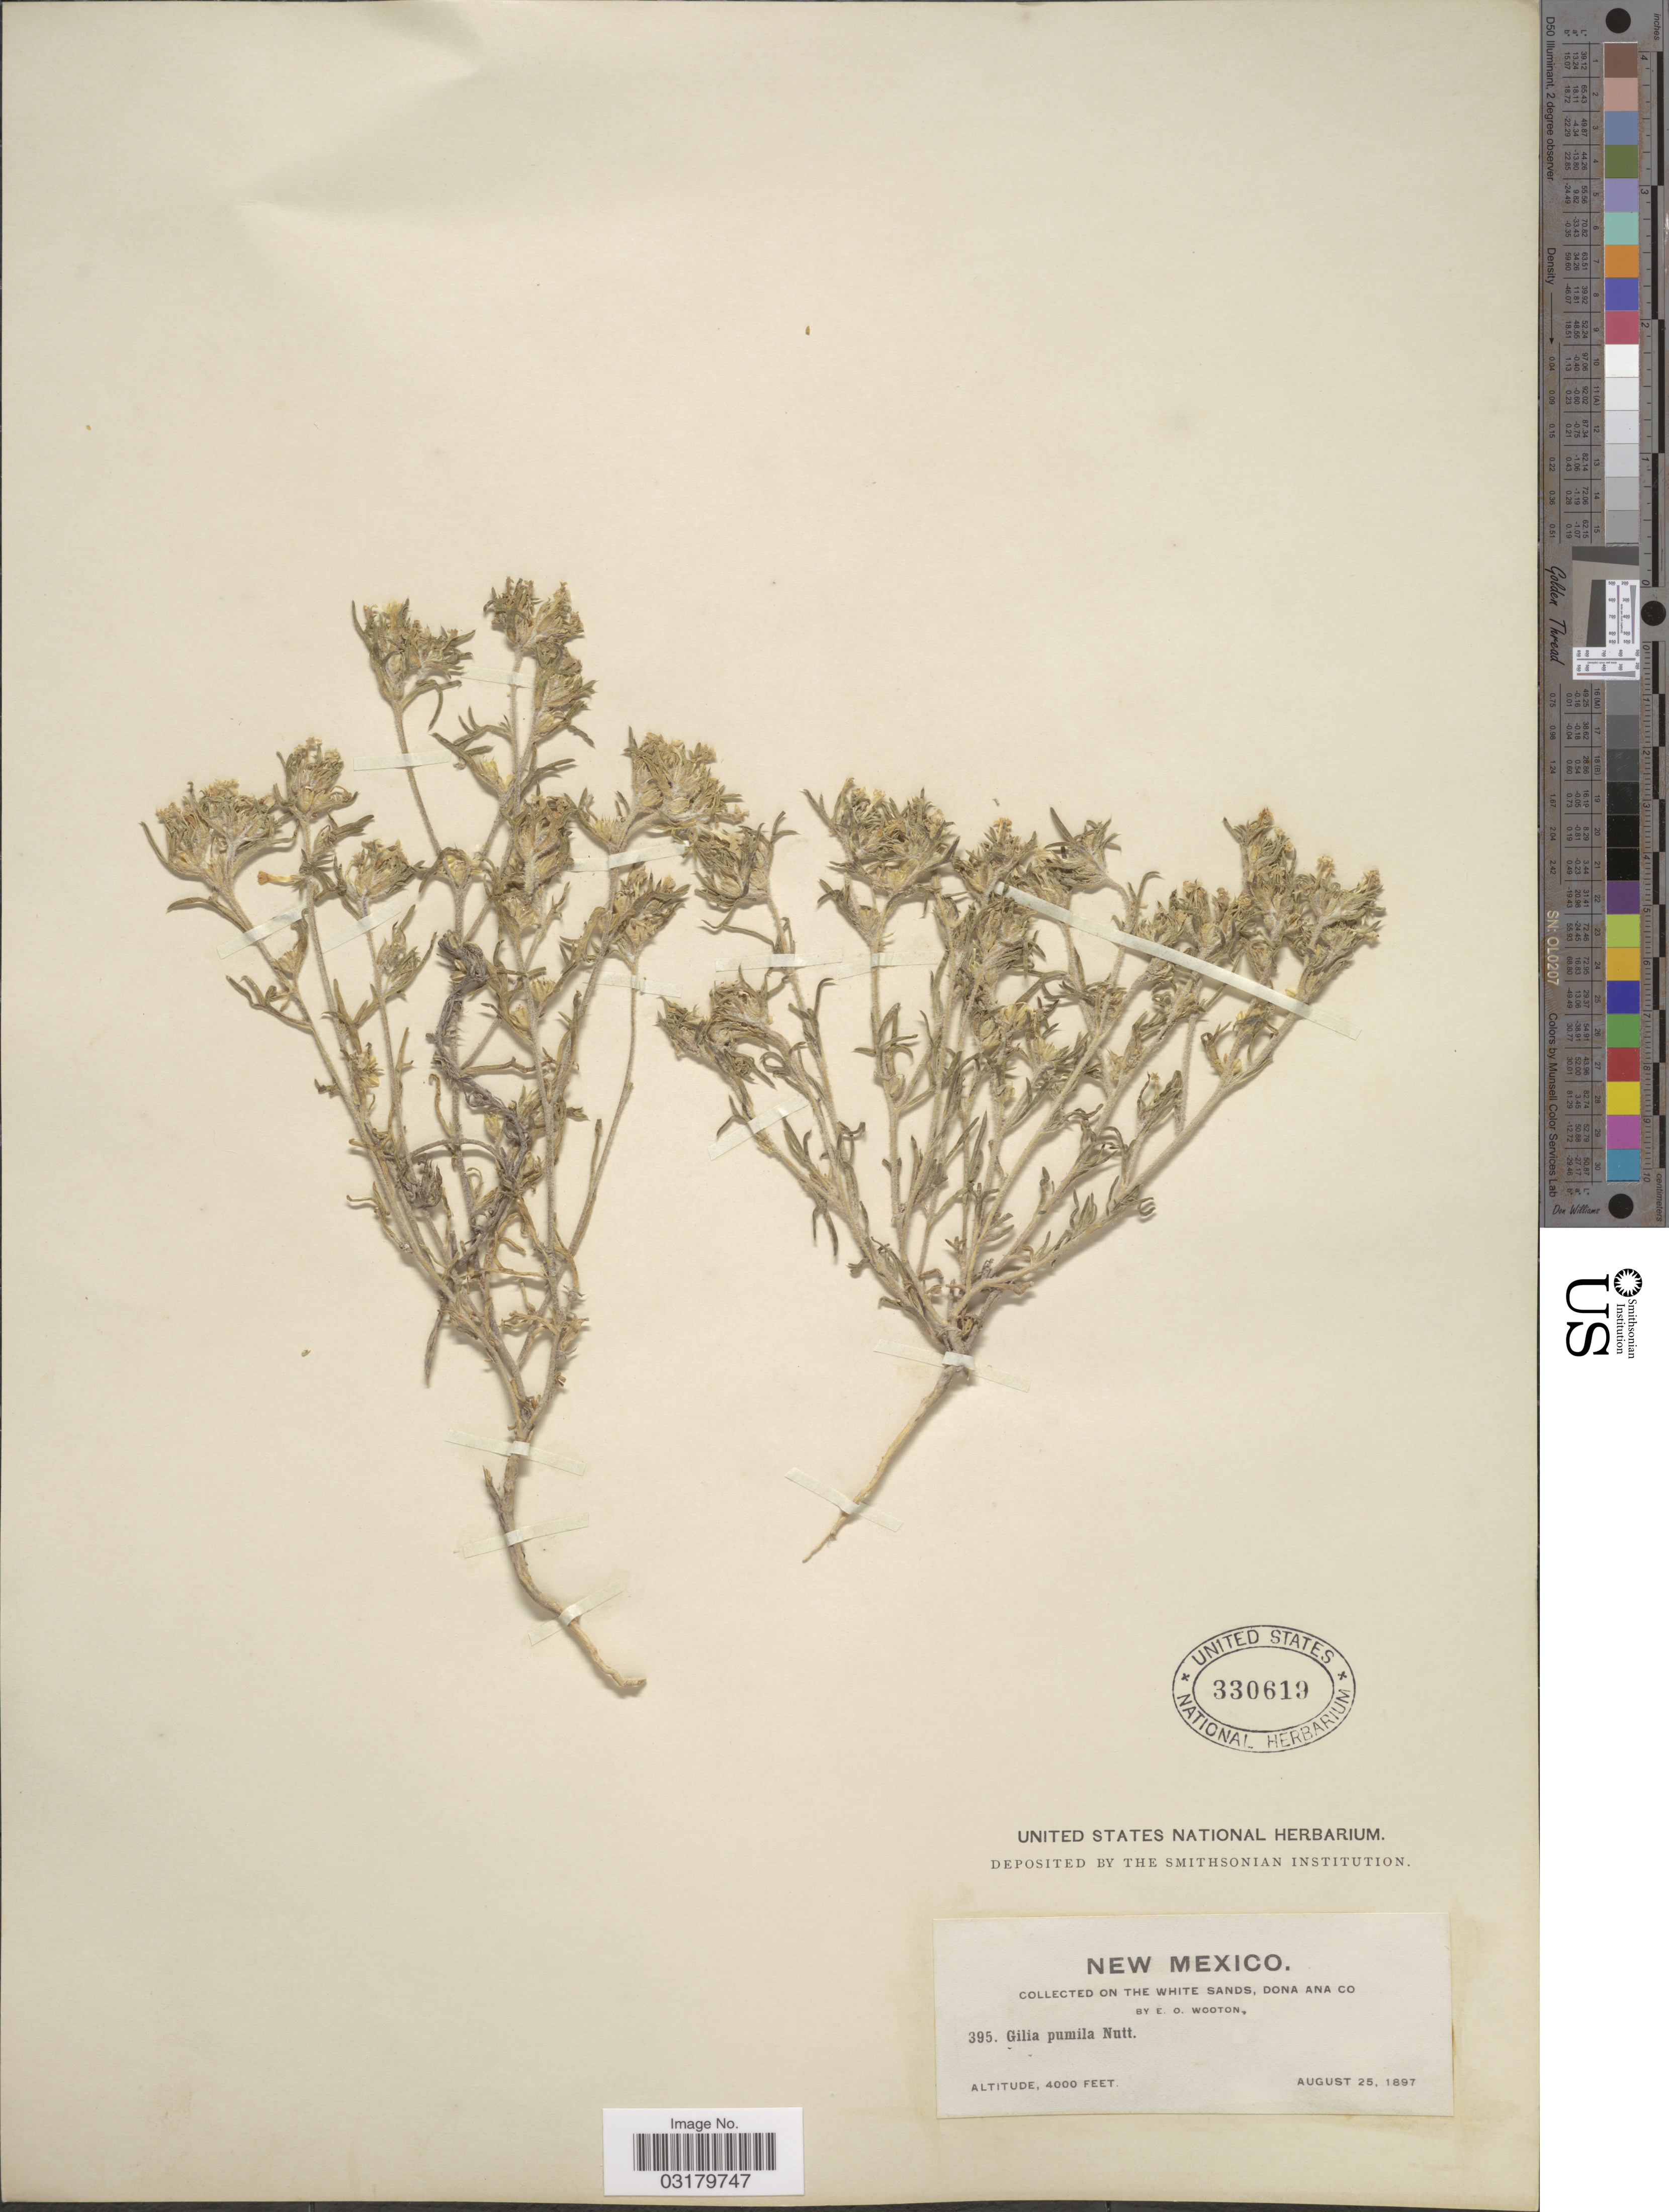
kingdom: Plantae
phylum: Tracheophyta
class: Magnoliopsida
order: Ericales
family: Polemoniaceae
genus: Ipomopsis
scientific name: Ipomopsis pumila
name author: (Nutt.) V.E. Grant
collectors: E. O. Wooton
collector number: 395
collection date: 1897-08-25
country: United States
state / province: New Mexico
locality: On The White Sands, Dona Ana Co.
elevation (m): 1219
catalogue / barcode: US 330619